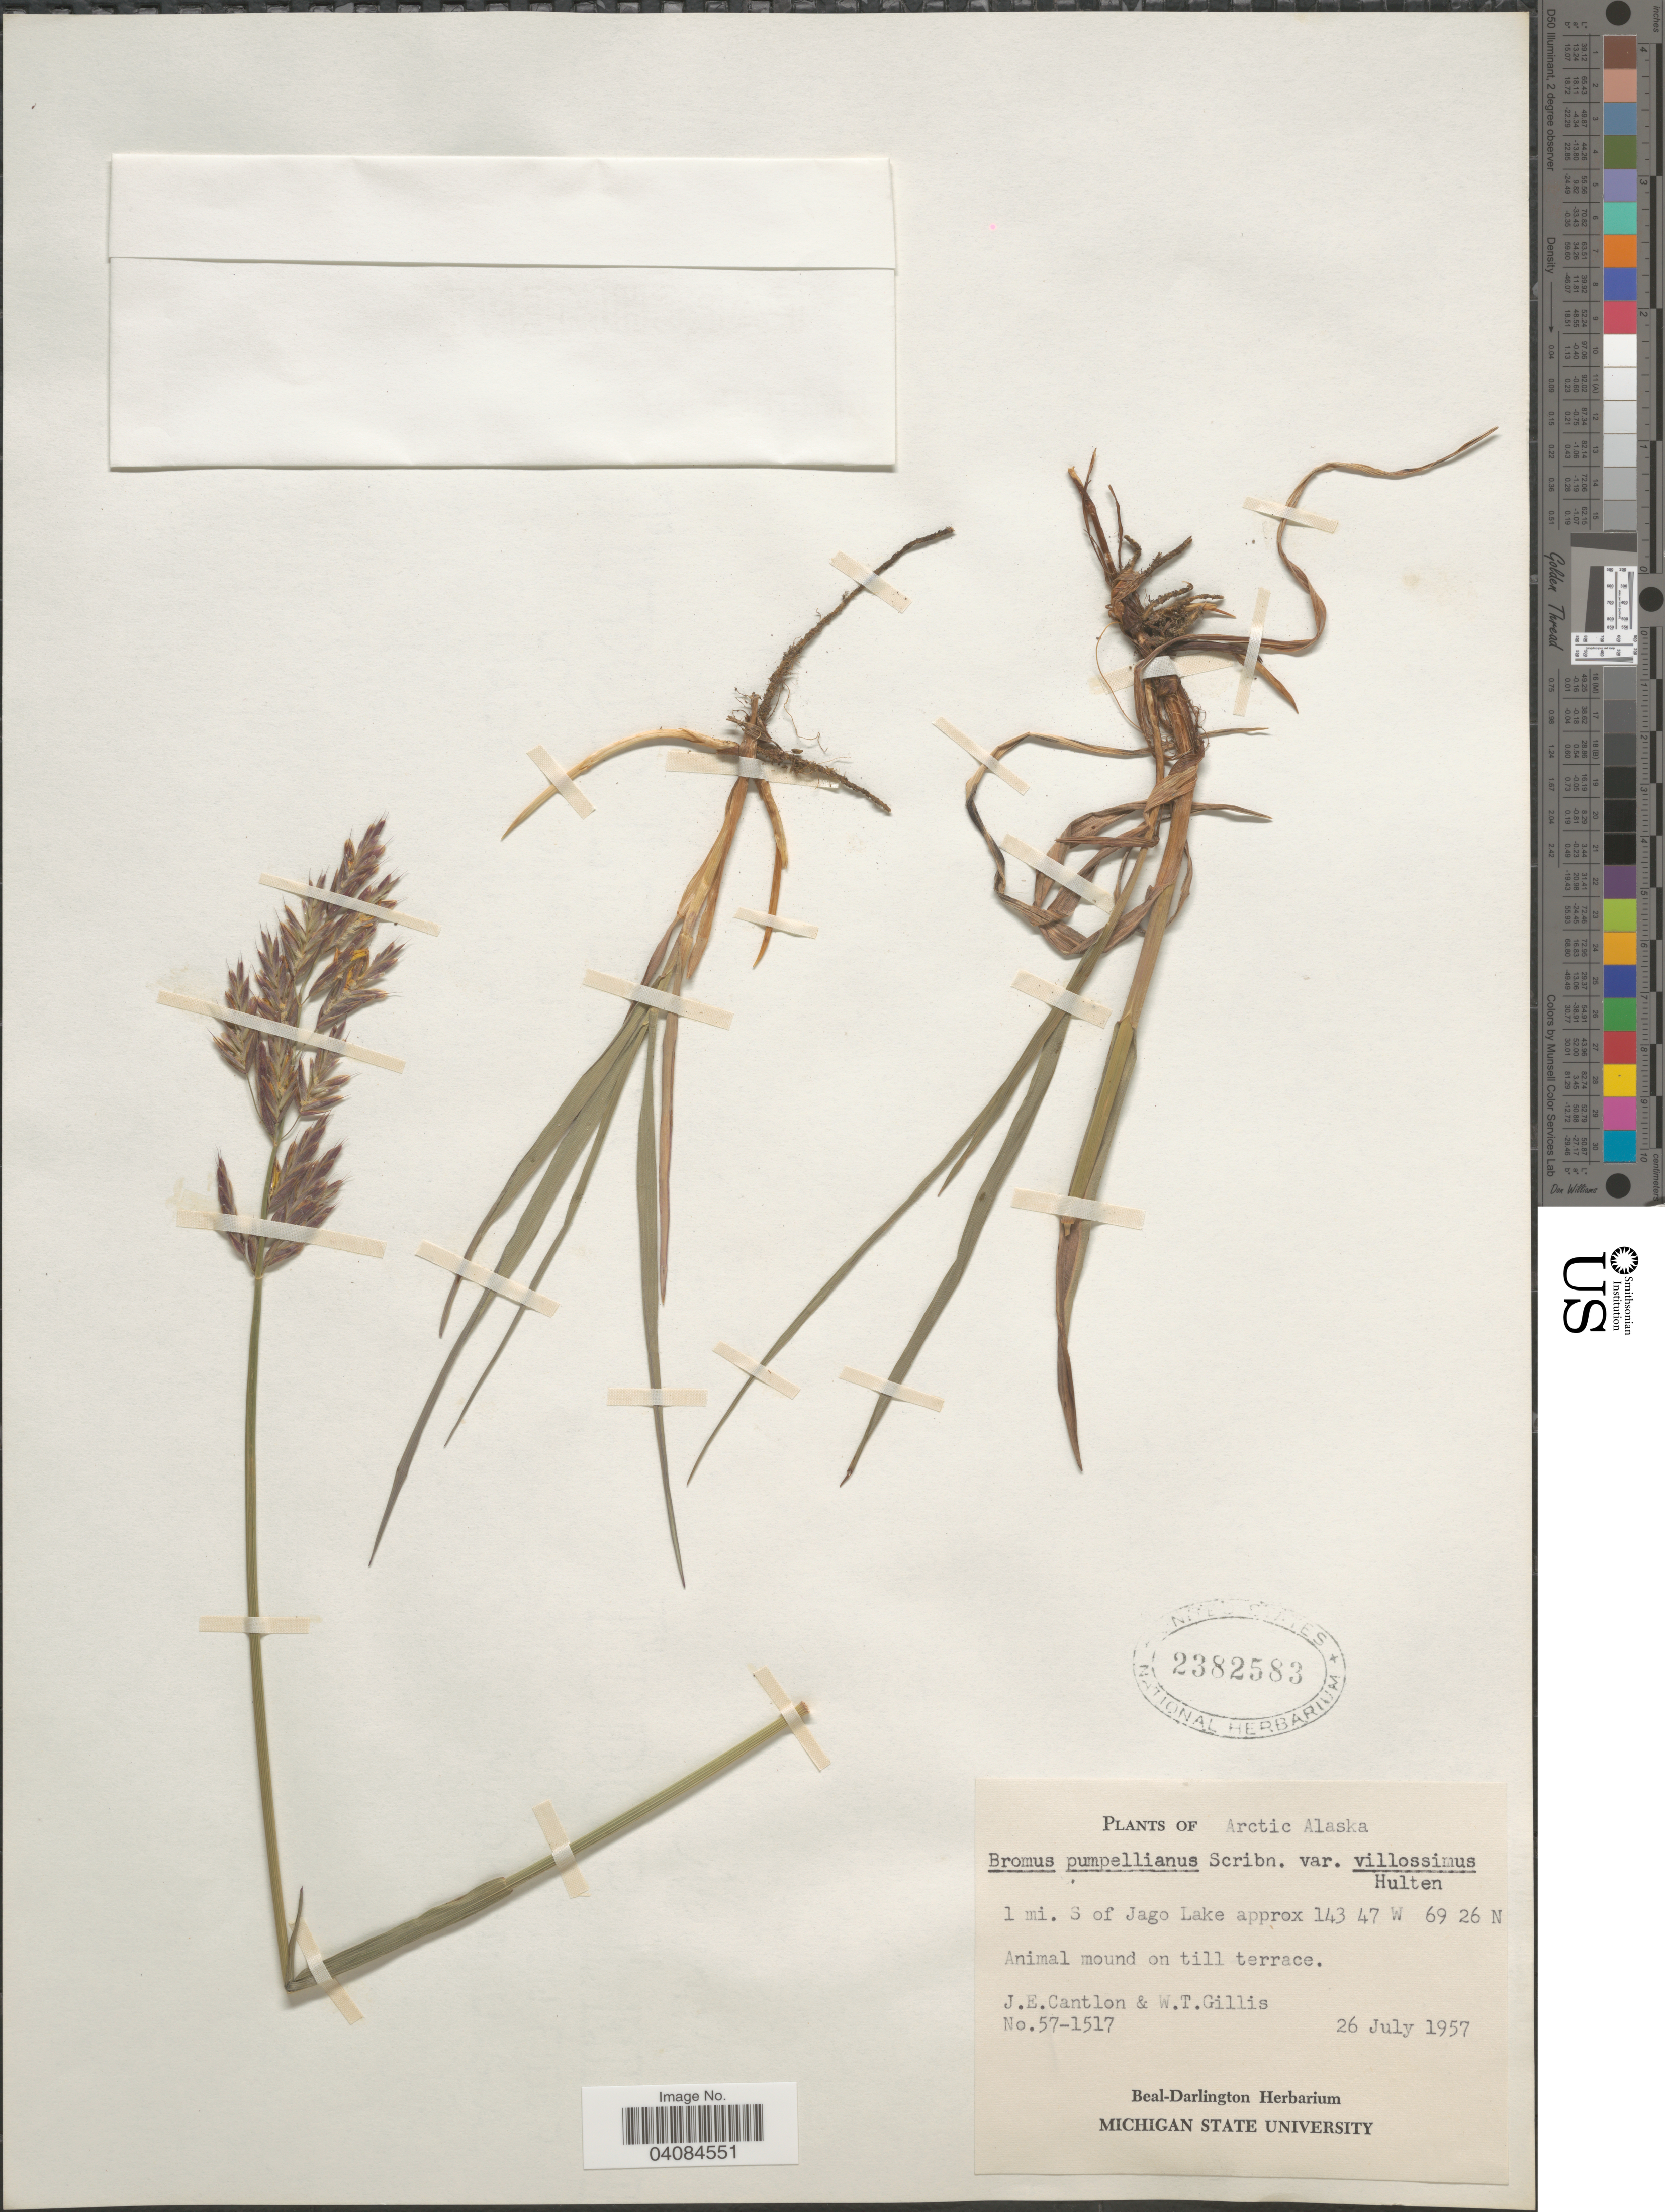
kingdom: Plantae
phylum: Tracheophyta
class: Liliopsida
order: Poales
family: Poaceae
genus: Bromus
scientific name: Bromus pumpellianus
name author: Scribn.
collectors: J. Cantlon & W. T. Gillis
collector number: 57-1517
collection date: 1957-07-26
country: United States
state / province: Alaska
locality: Arctic Alaska. 1 mi. S of Jago Lake.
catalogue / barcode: US 2382583